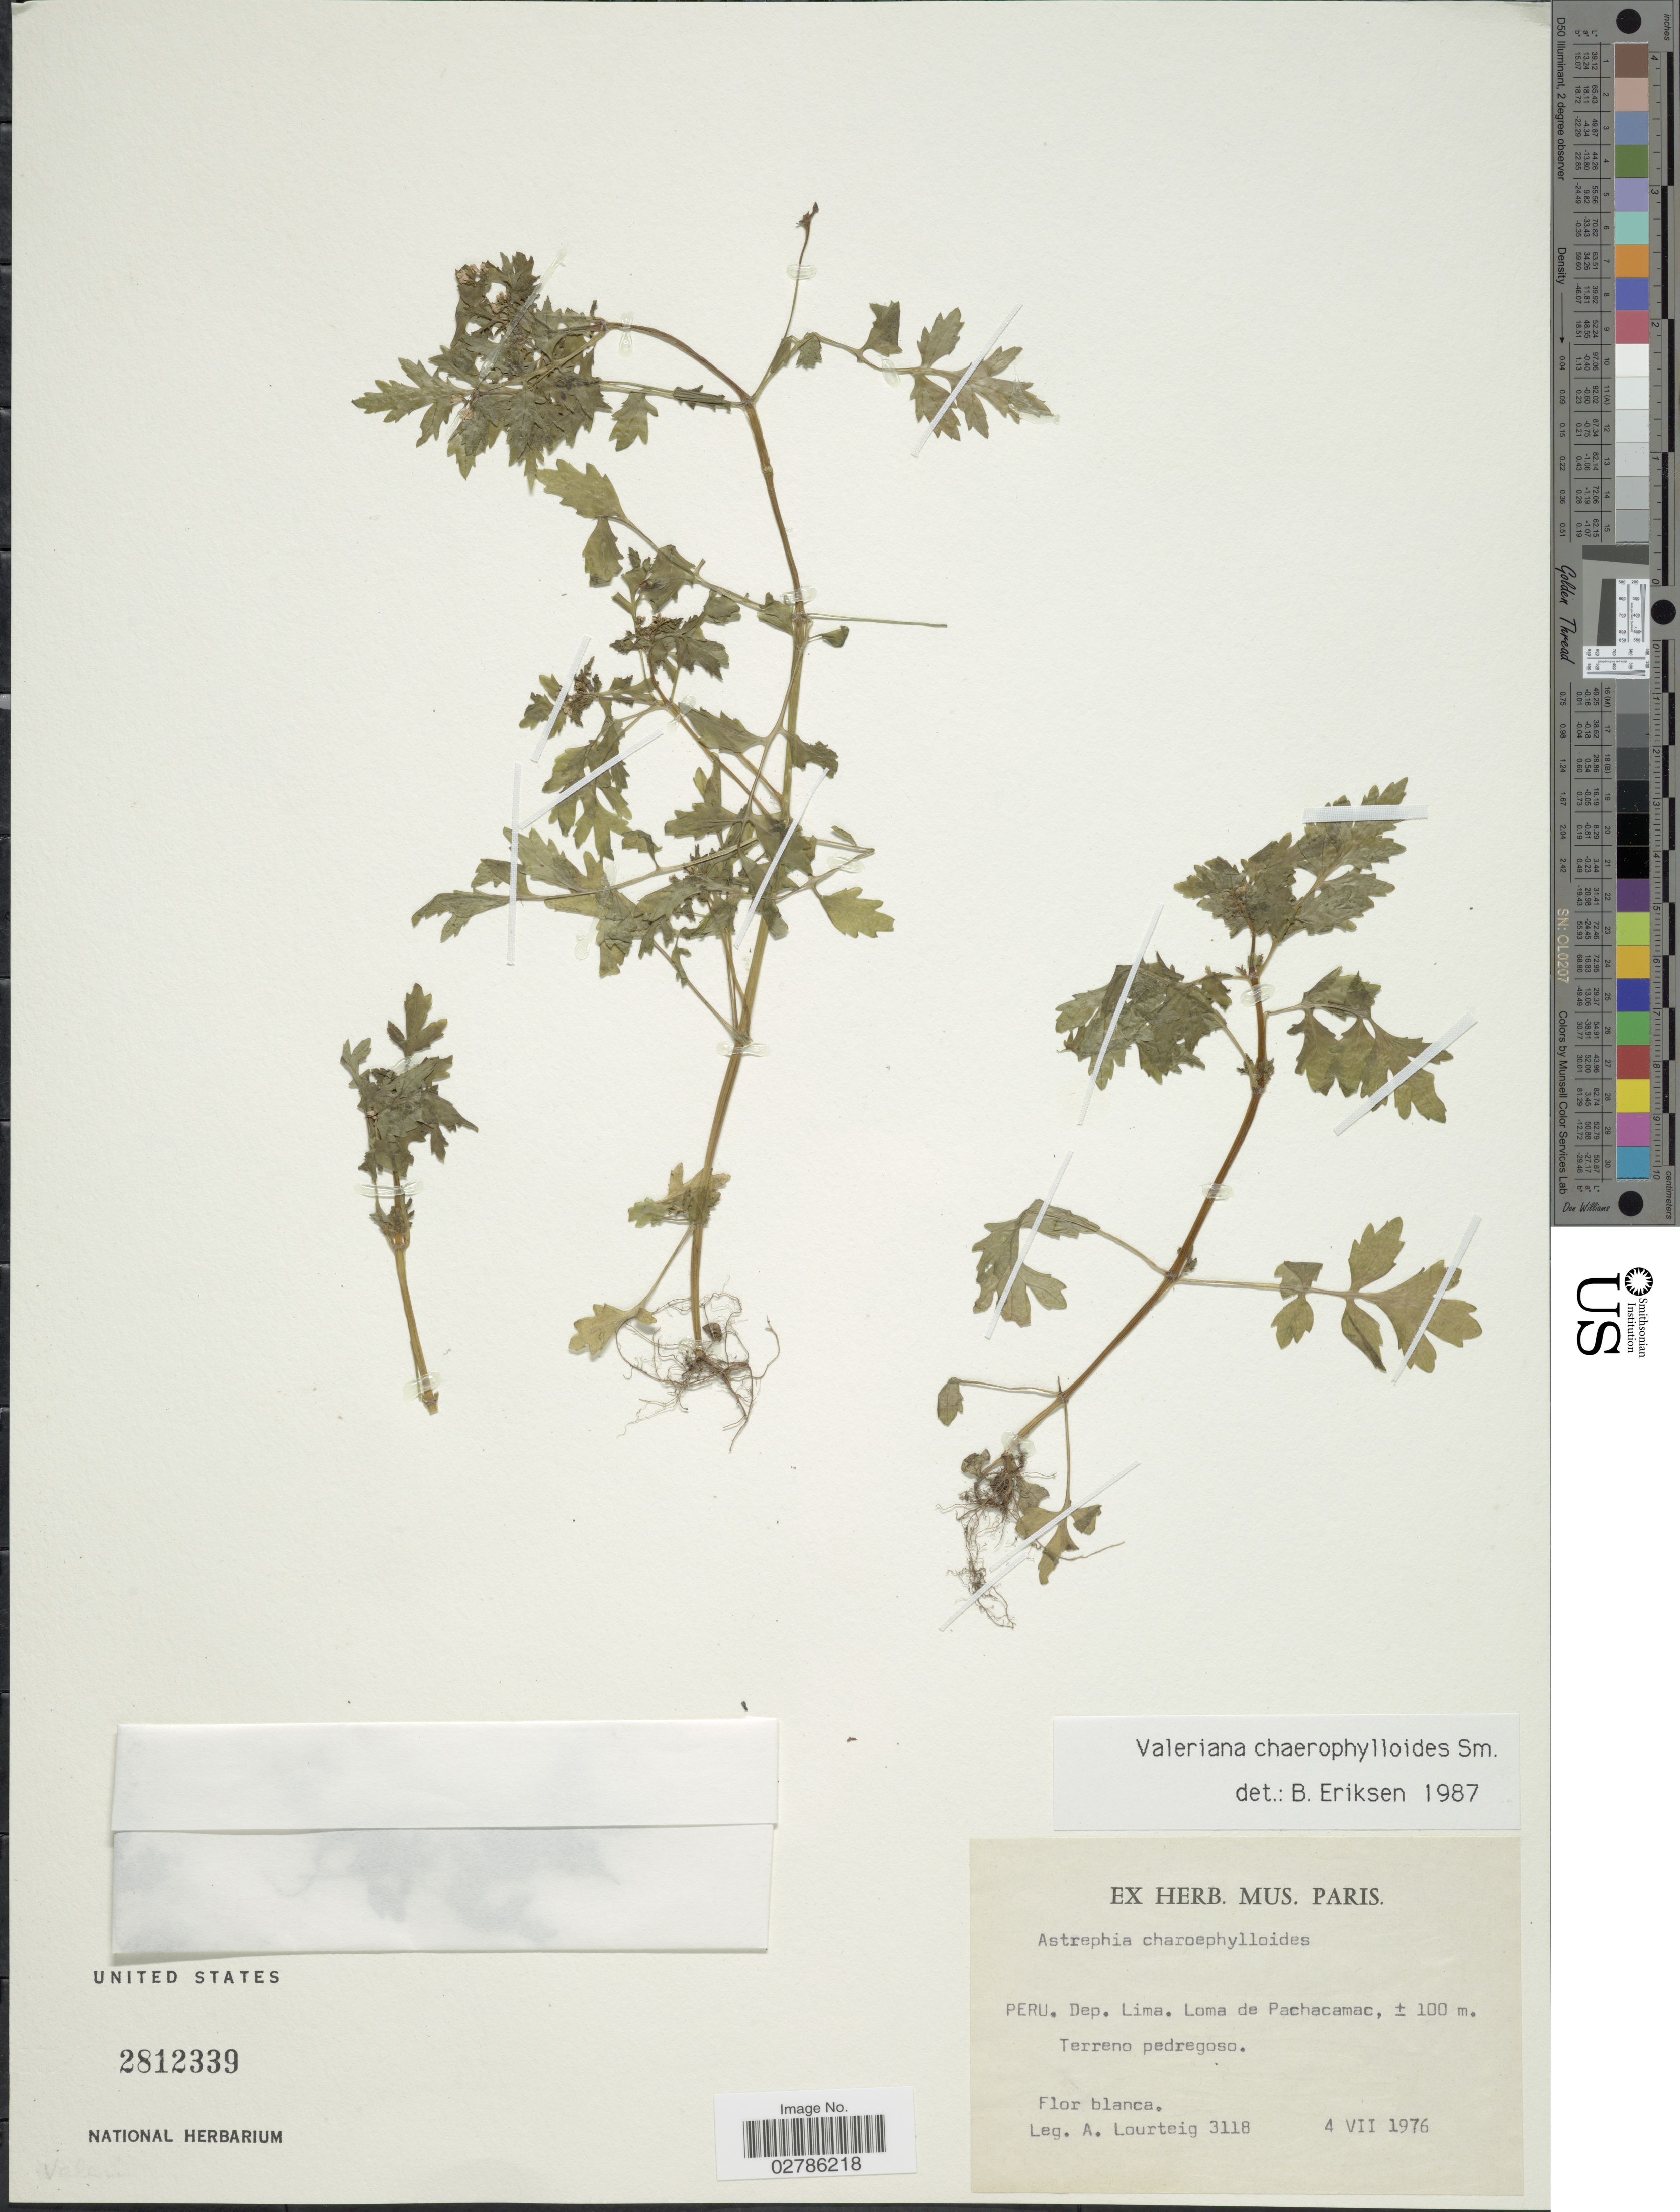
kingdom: Plantae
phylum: Tracheophyta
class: Magnoliopsida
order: Dipsacales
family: Caprifoliaceae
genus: Astrephia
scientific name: Astrephia chaerophylloides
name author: (Sm.) DC.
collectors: A. Lourteig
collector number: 3118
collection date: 1976-07-04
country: Peru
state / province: Lima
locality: Dep. Lima, Loma de Pachacamac.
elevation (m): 100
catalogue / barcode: US 2812339